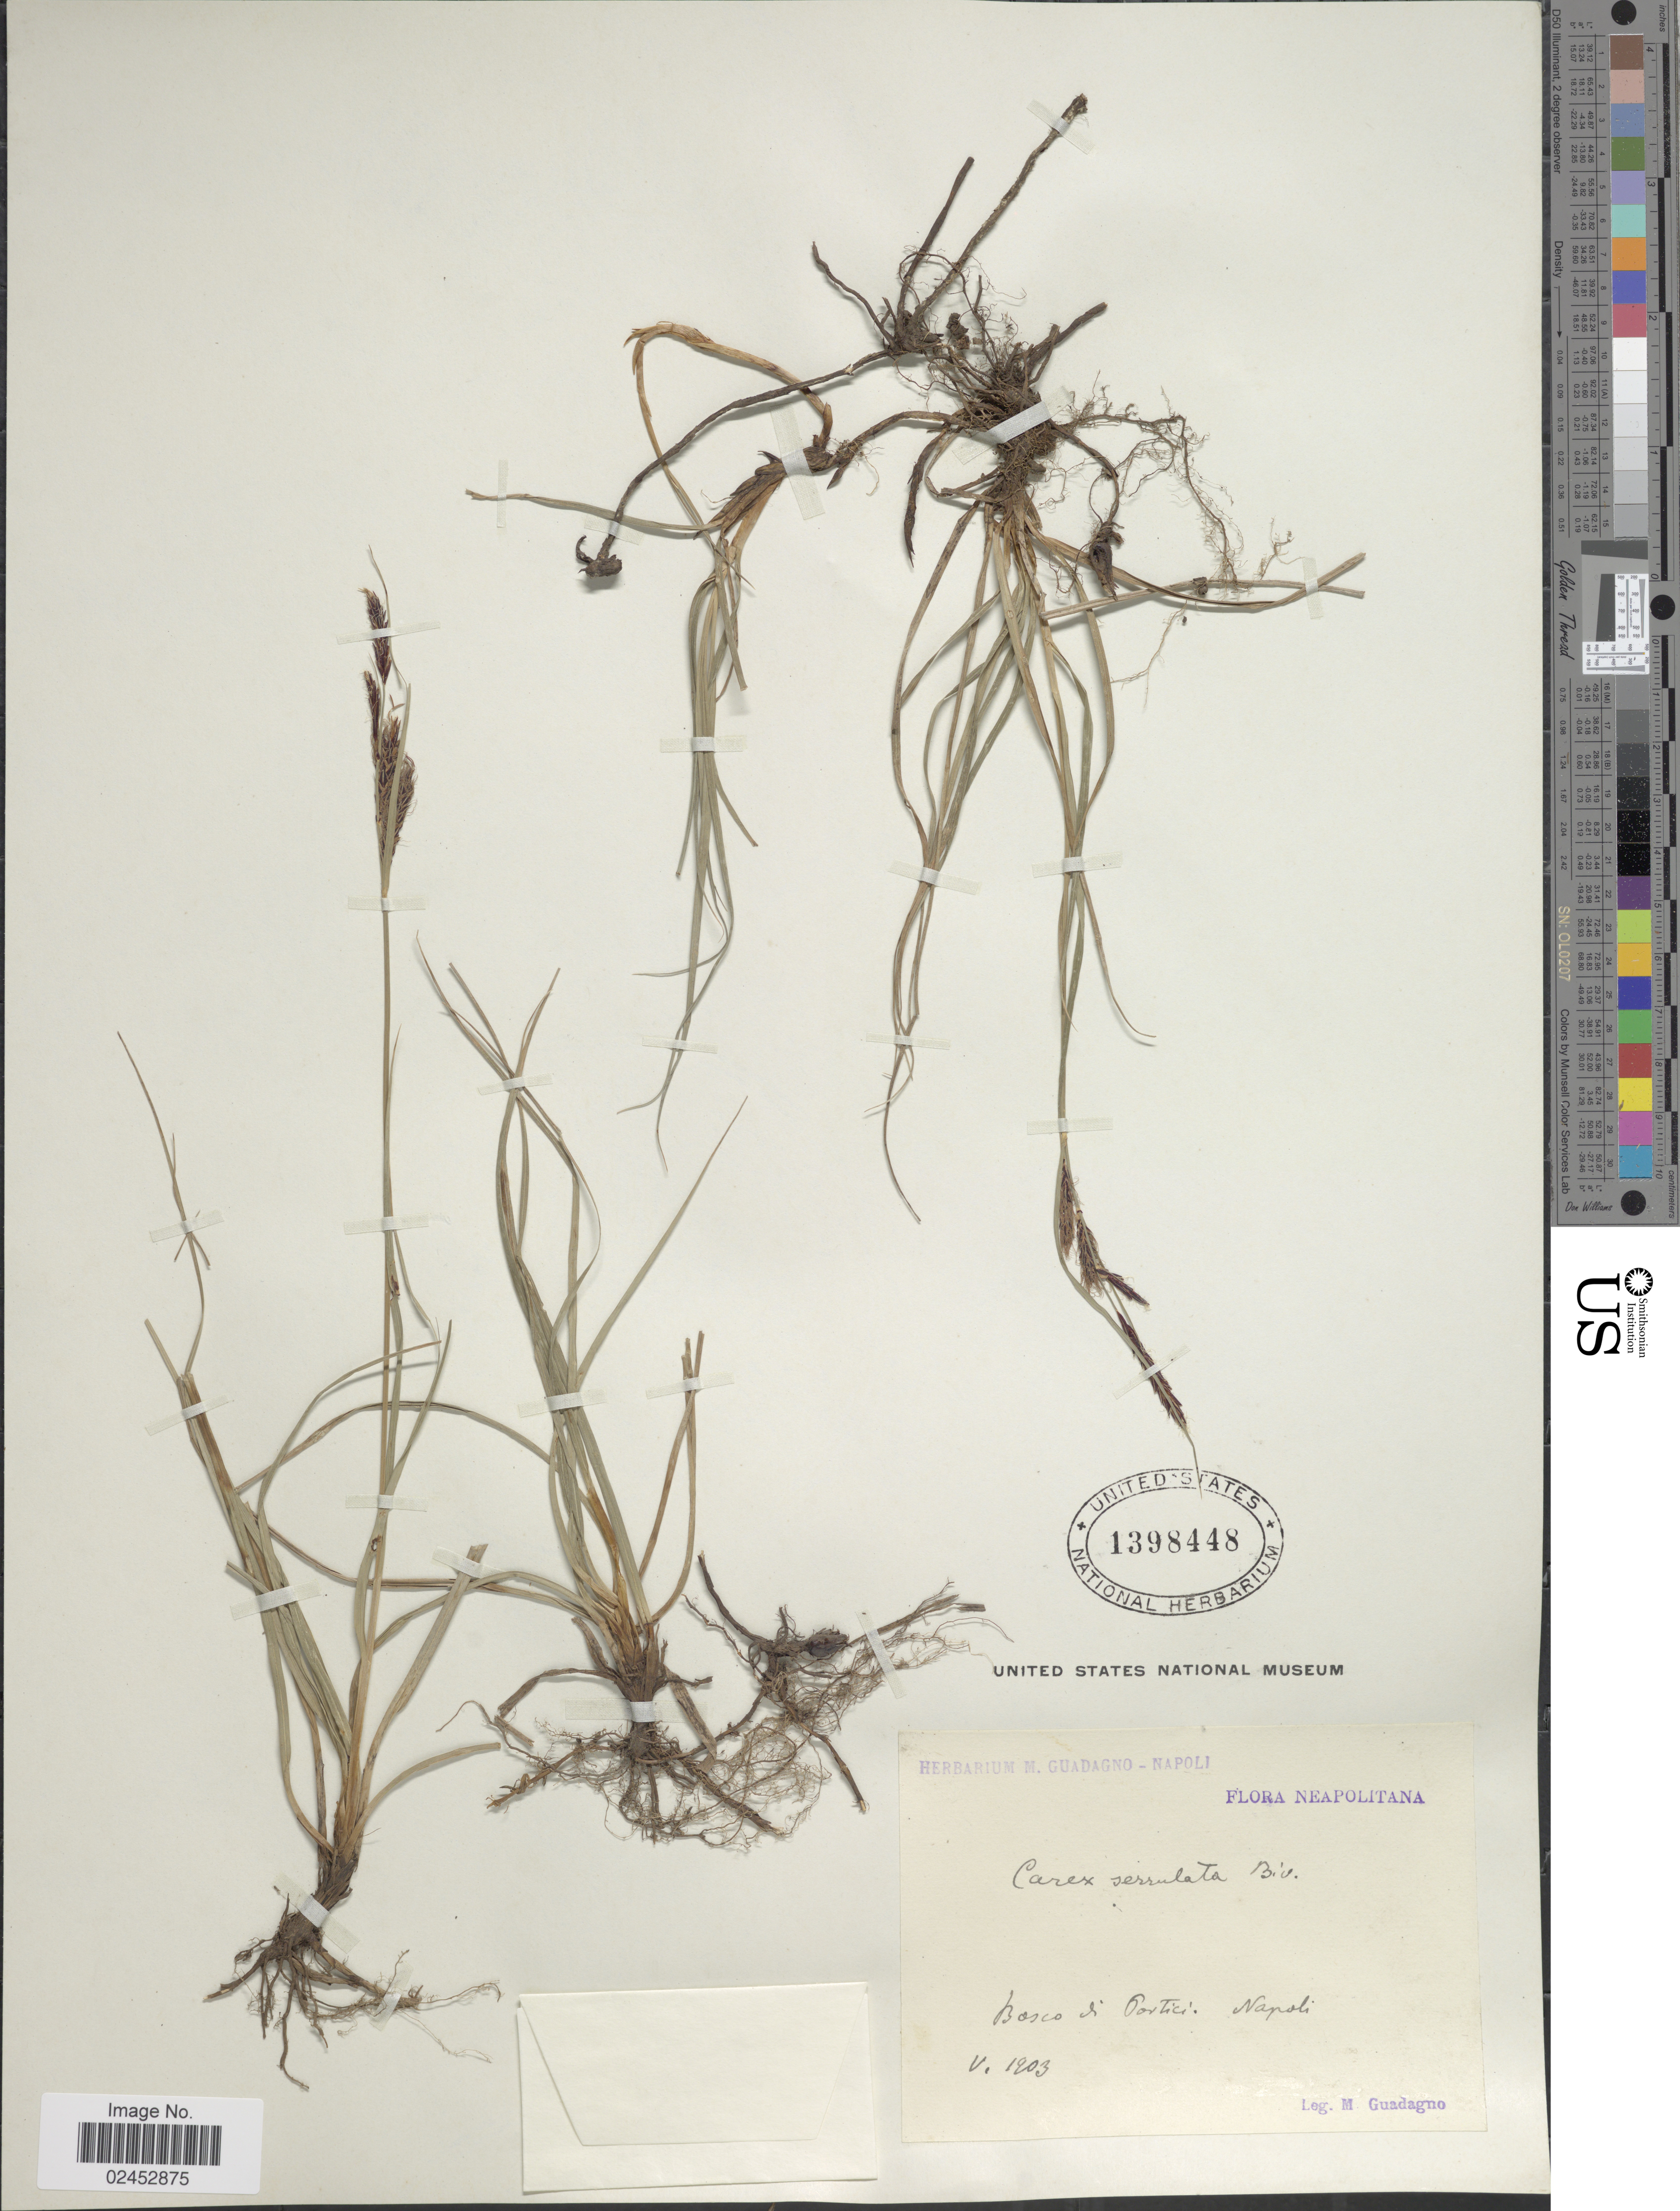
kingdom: Plantae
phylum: Tracheophyta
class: Liliopsida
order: Poales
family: Cyperaceae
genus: Carex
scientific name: Carex flacca subsp. erythrostachys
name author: (Hoppe) Holub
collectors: M. Guadagno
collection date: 1903-05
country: Italy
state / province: Campania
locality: Neopolitana, Bosco di Portici, Napoli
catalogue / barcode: US 1398448